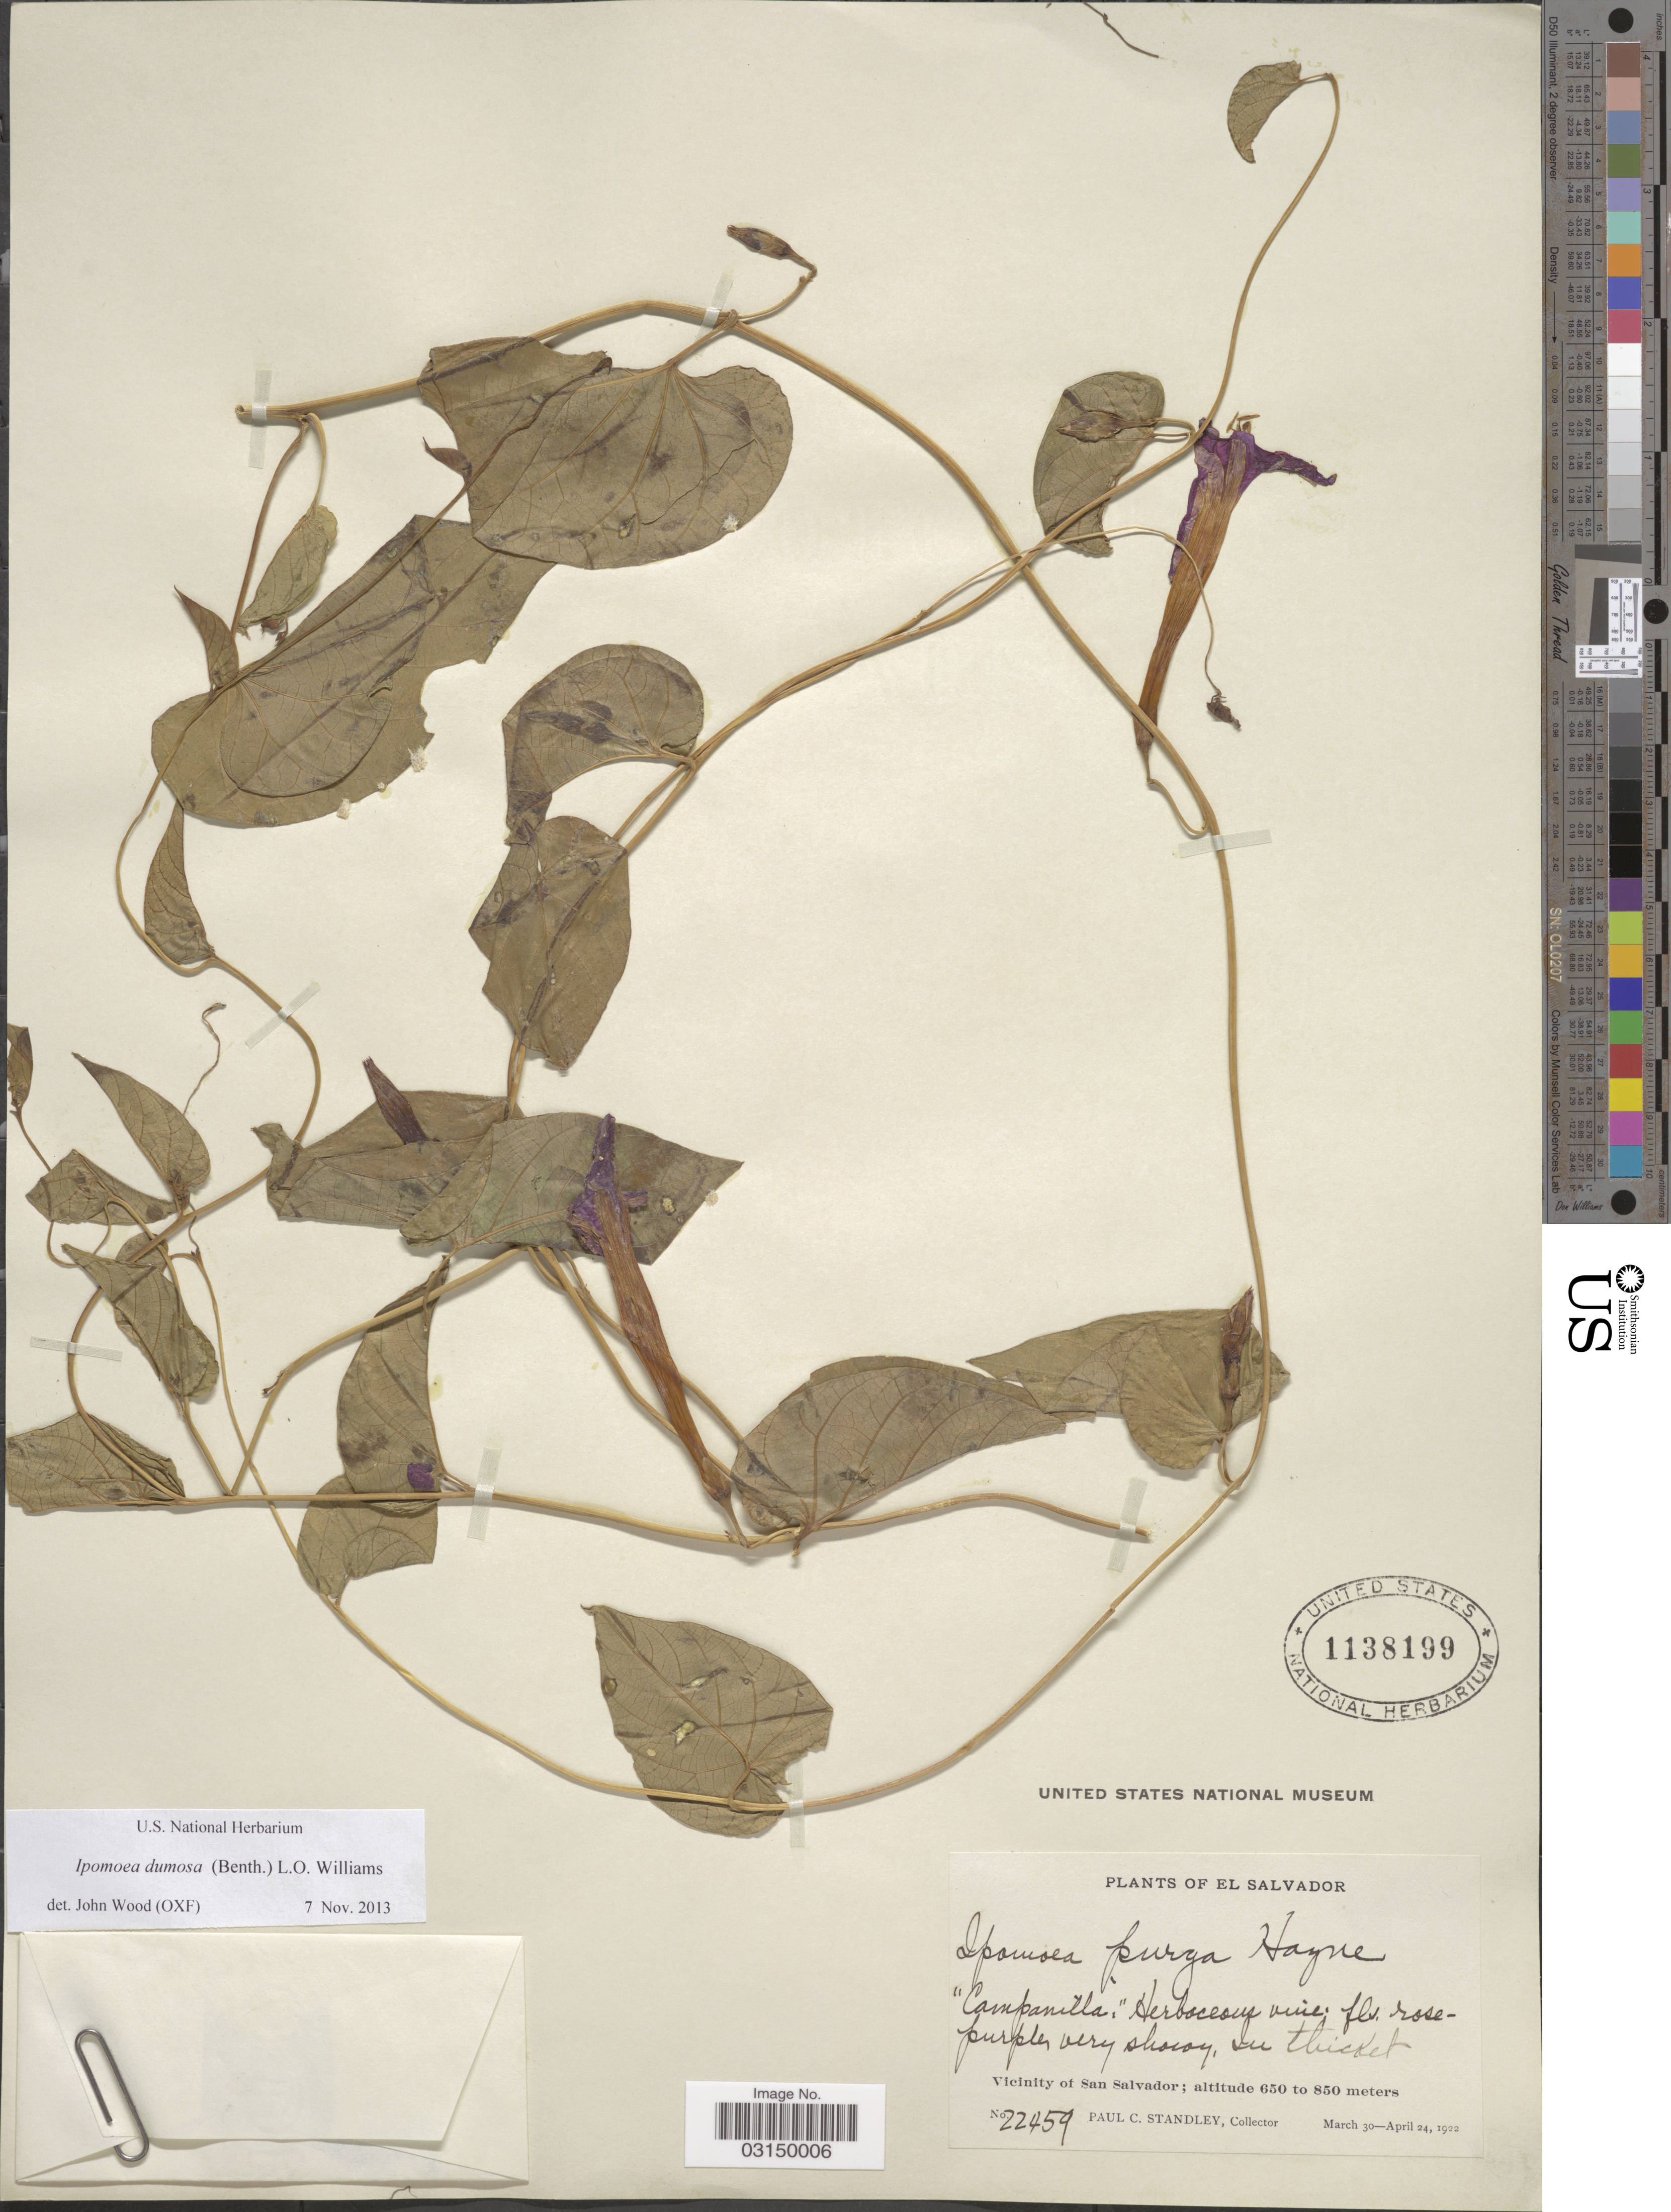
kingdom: Plantae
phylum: Tracheophyta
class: Magnoliopsida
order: Solanales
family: Convolvulaceae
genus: Ipomoea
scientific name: Ipomoea dumosa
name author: (Benth.) L.O. Williams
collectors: P. C. Standley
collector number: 22459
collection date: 1922-03-30/1922-04-24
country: El Salvador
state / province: San Salvador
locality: Vicinity of San Salvador.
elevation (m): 650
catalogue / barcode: US 1138199